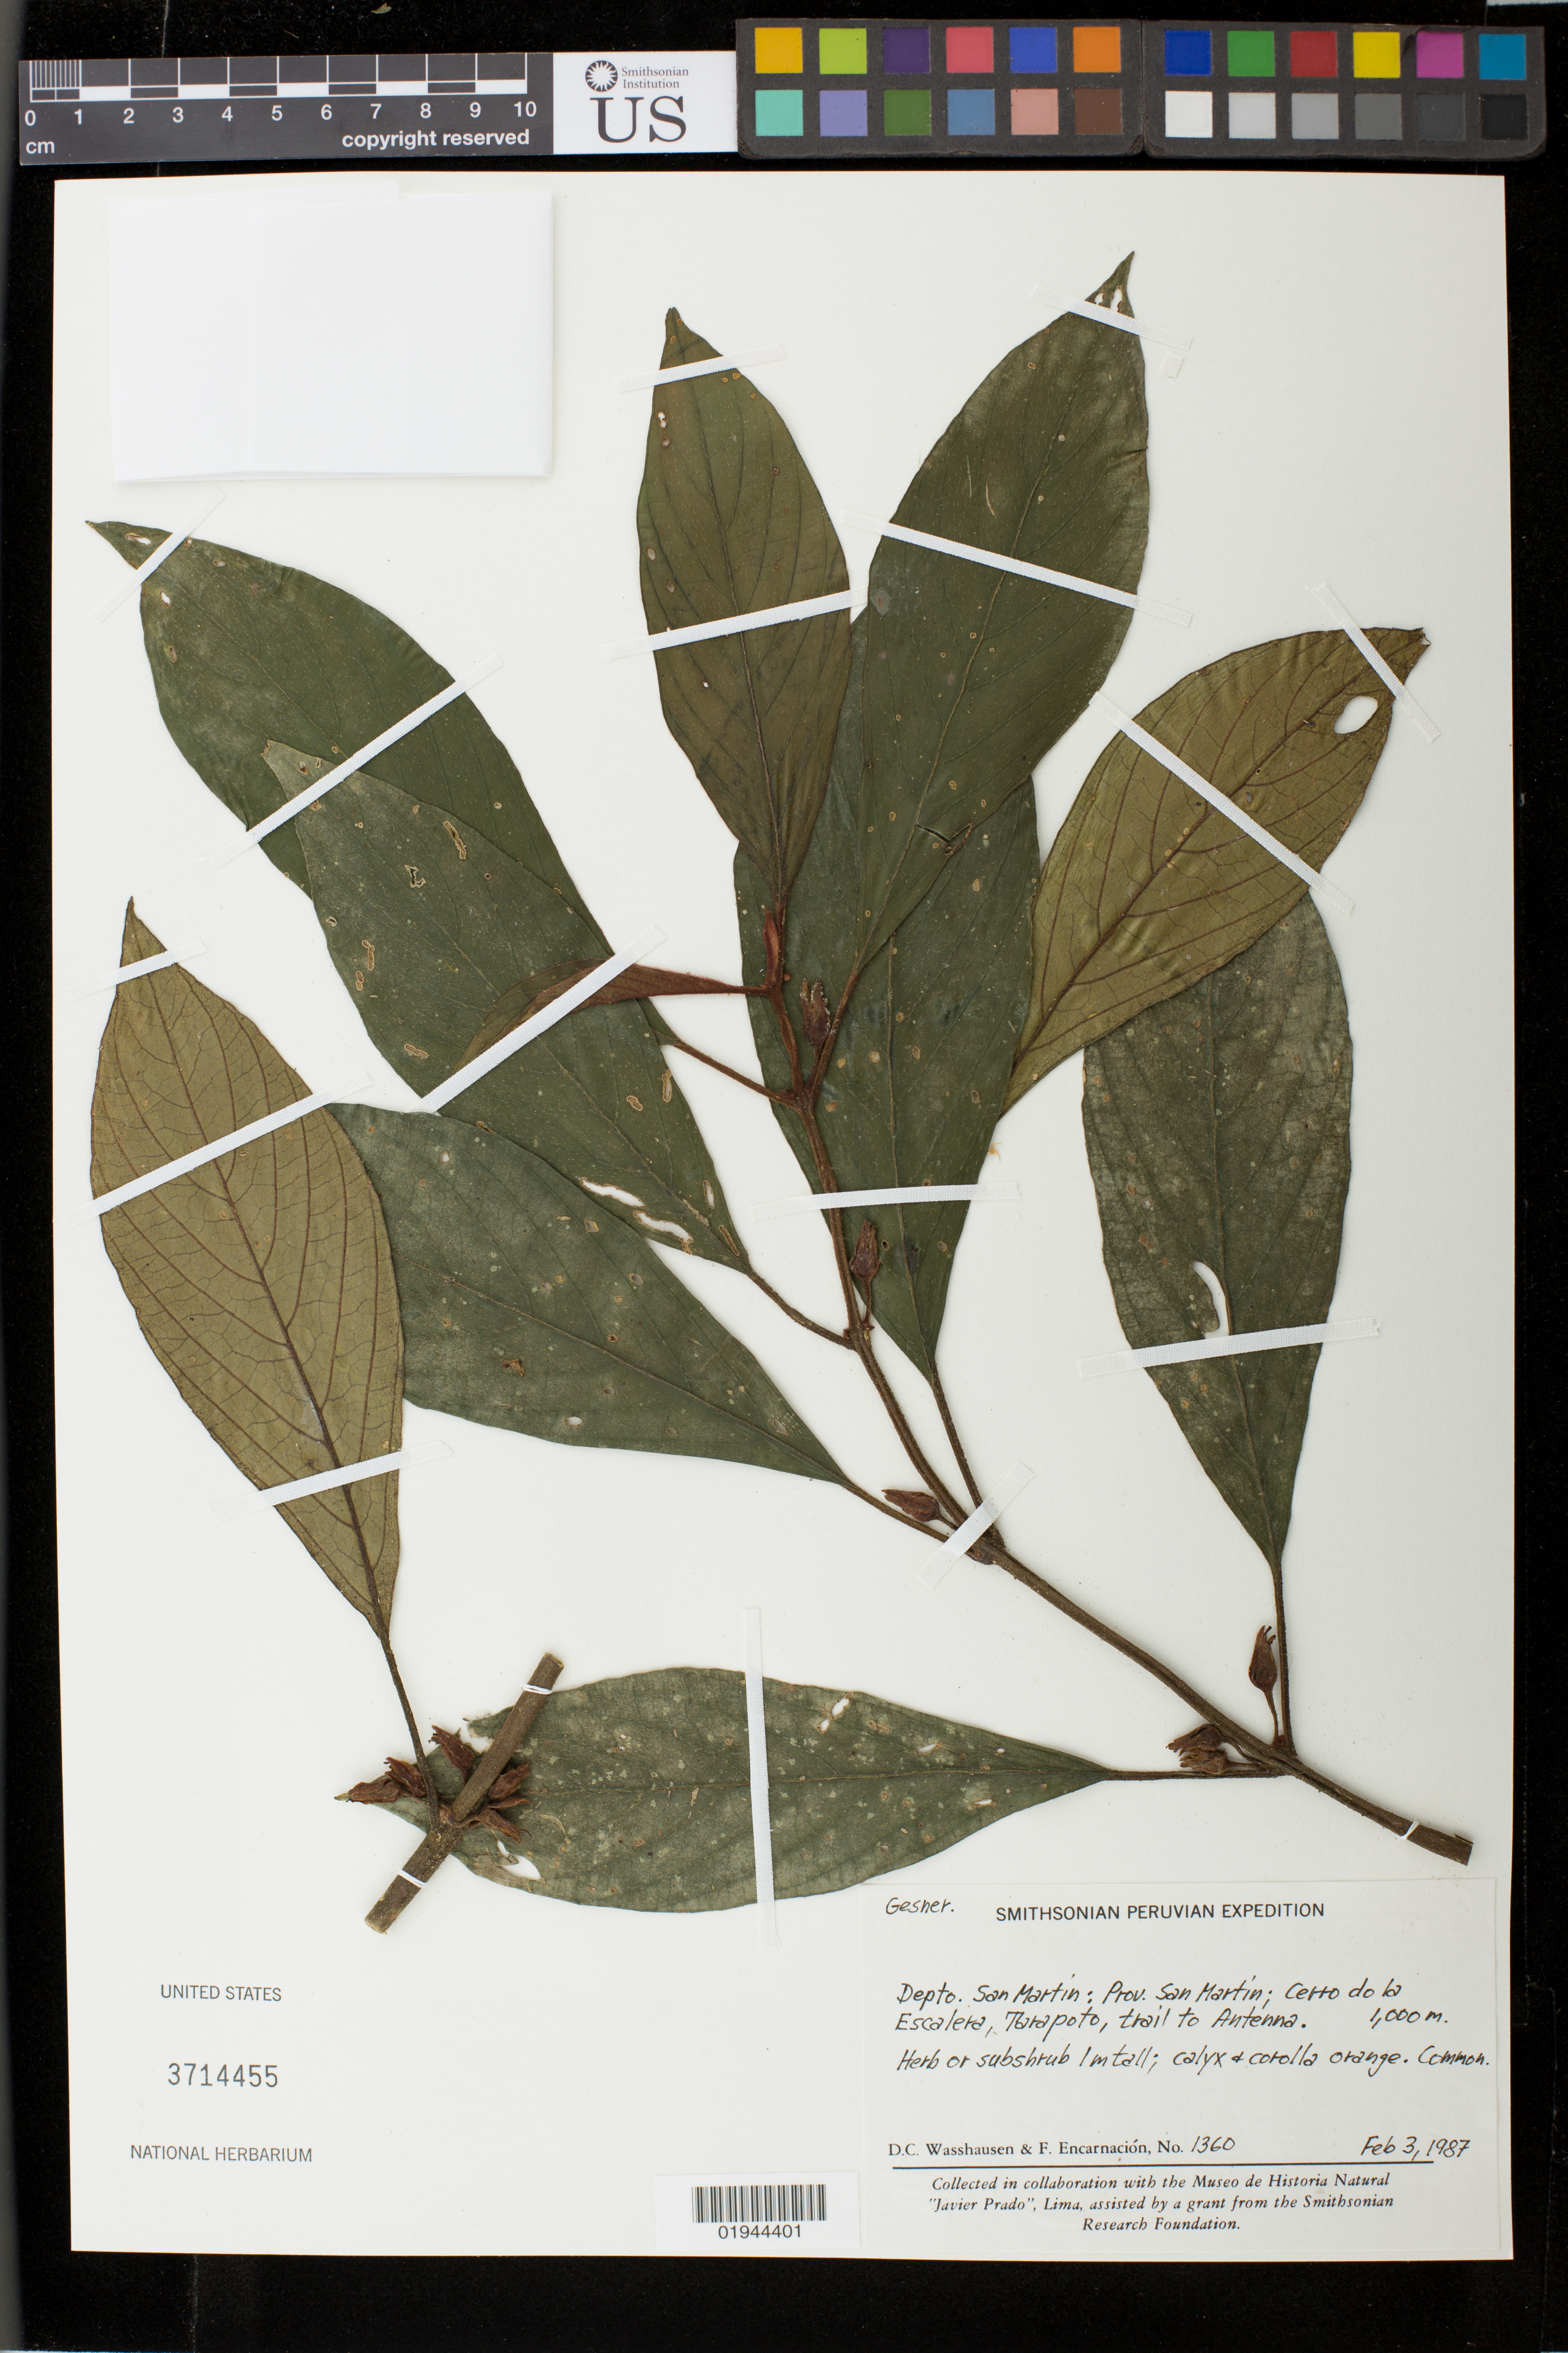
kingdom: Plantae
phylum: Tracheophyta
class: Magnoliopsida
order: Lamiales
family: Gesneriaceae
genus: Besleria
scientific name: Besleria sp.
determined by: Skog, Laurence E.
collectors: D. C. Wasshausen & F. Encarnación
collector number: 1360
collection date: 1987-02-03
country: Peru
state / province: San Martín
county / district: San Martín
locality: Cerro de la Escalera, Tarapoto, trail to Antenna.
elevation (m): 1000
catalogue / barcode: US 3714455